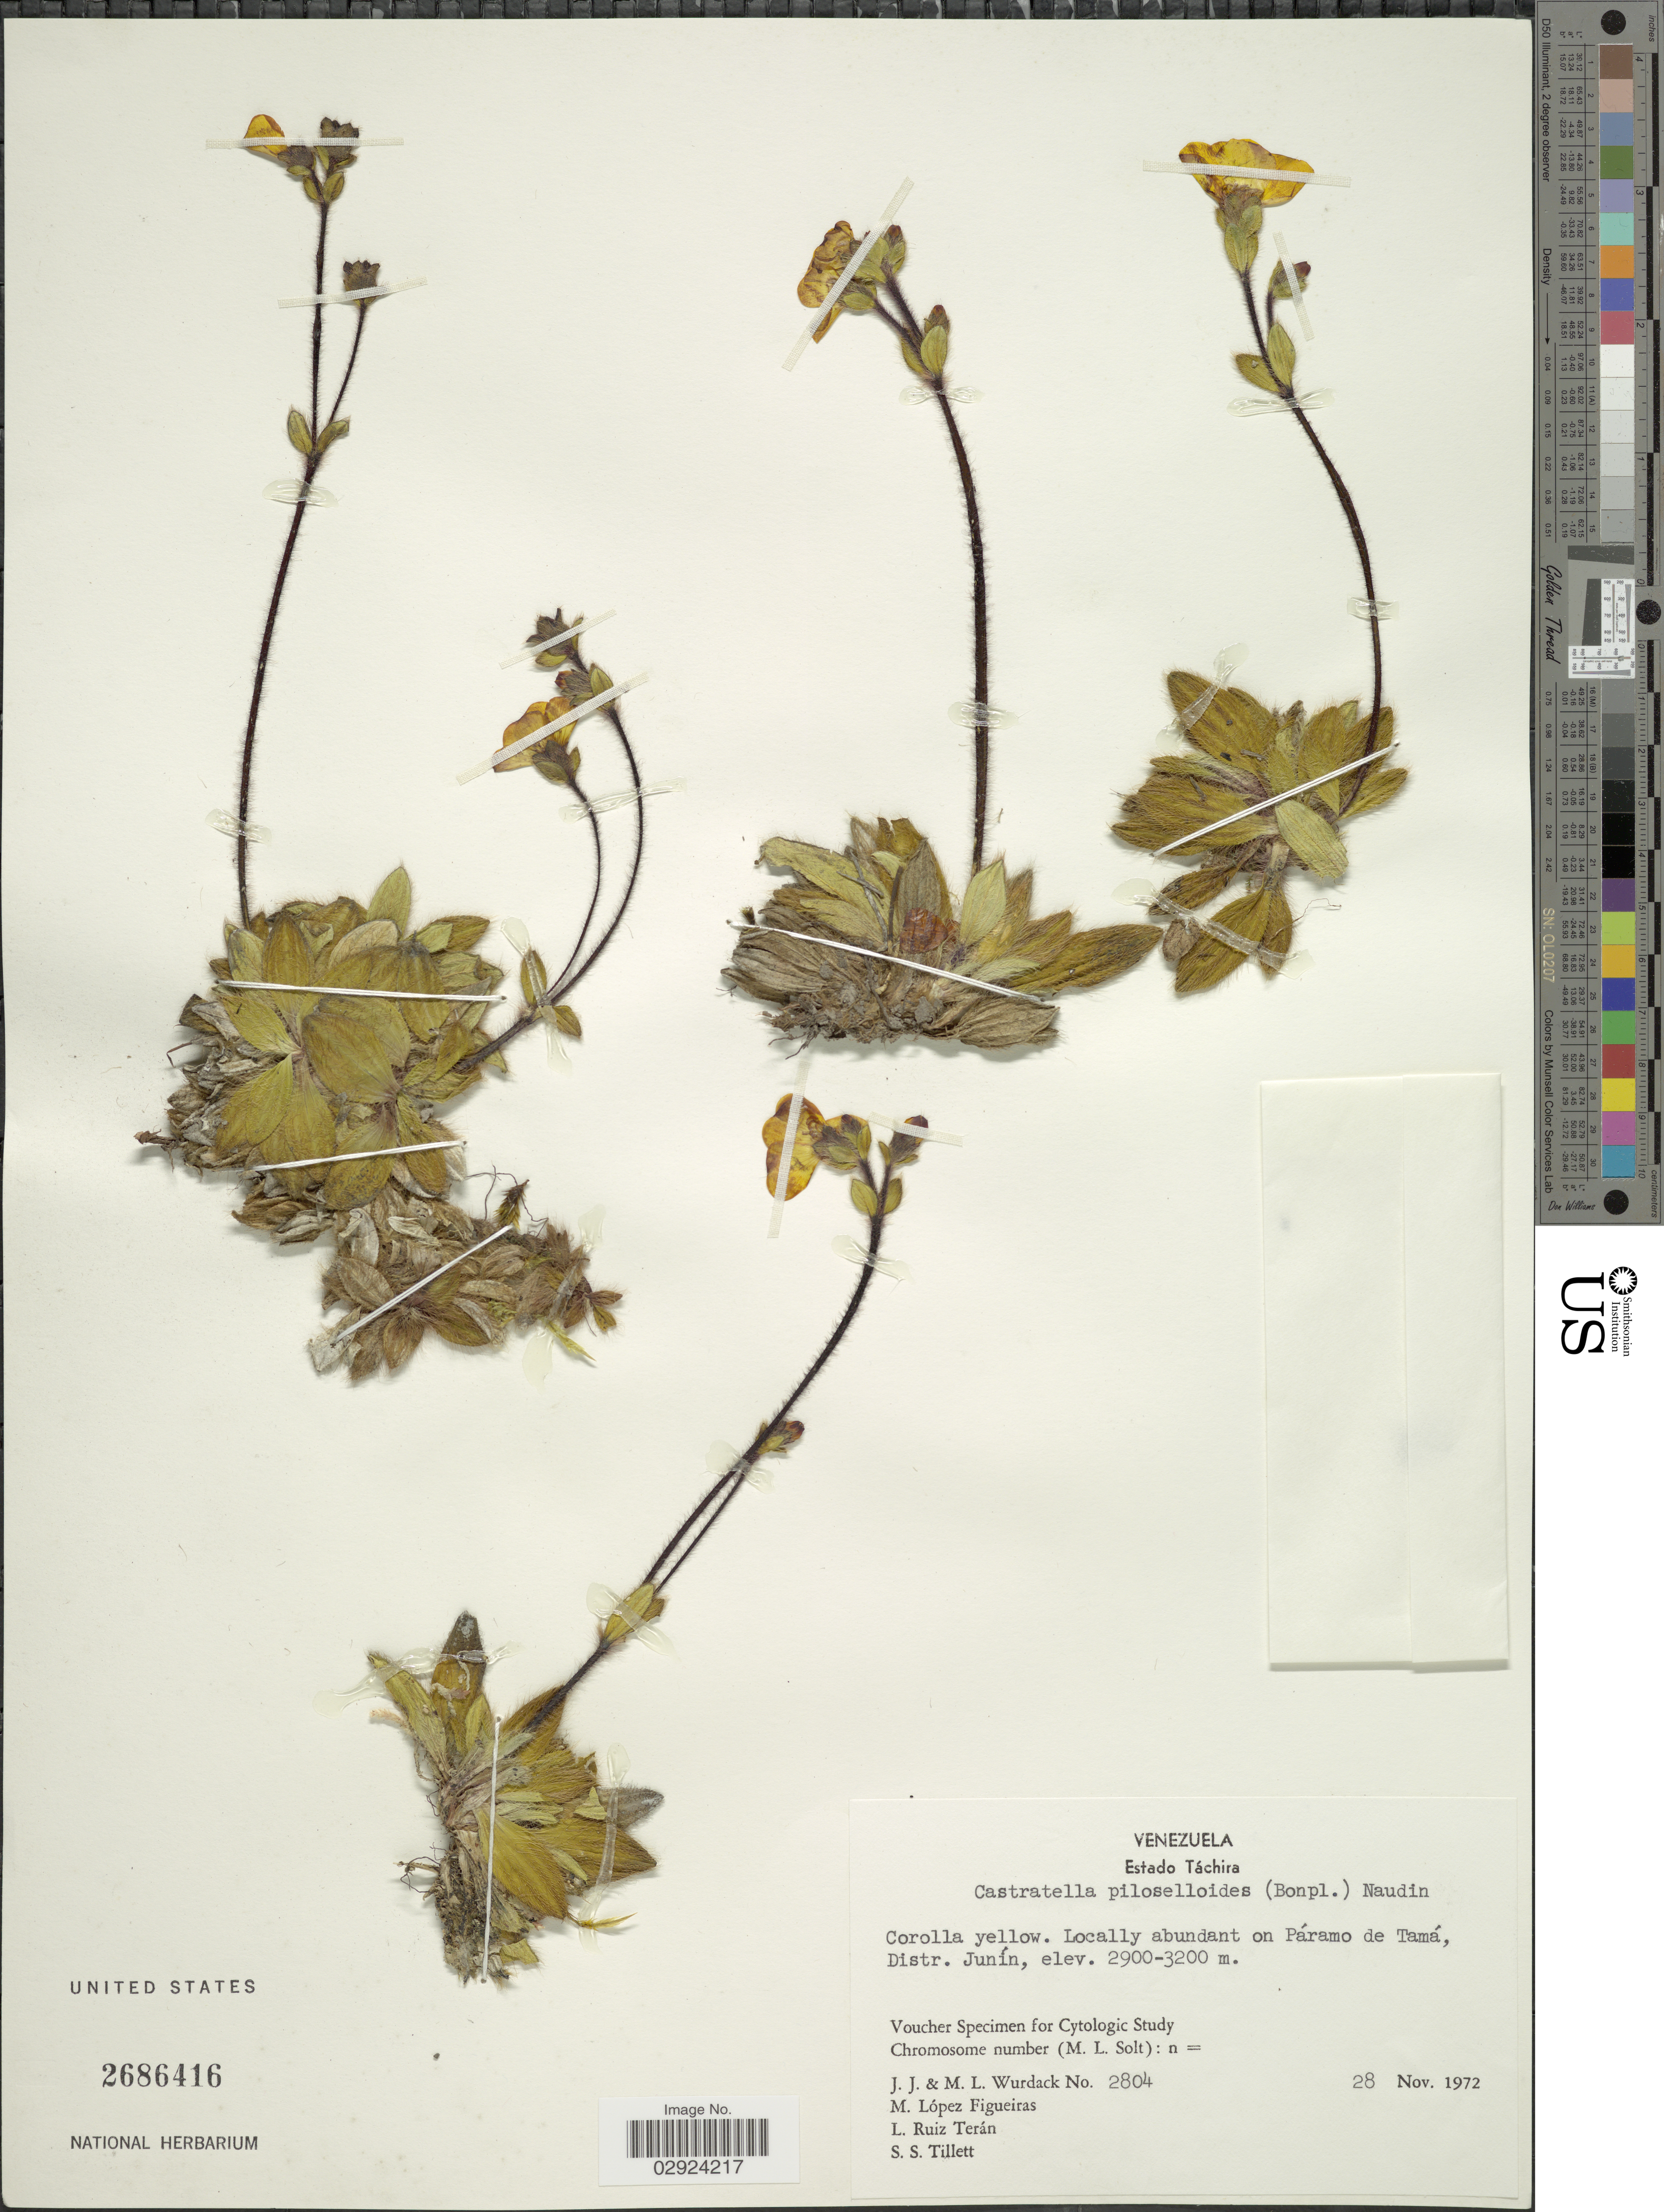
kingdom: Plantae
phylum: Tracheophyta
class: Magnoliopsida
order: Myrtales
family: Melastomataceae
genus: Castratella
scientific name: Castratella piloselloides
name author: (Bonpl.) Naudin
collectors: J. J. Wurdack, M. L. Wurdack, M. López Figueiras & L. E. Ruíz-Terán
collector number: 2804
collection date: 1972-11-28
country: Venezuela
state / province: Tachira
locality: Estado Táchira, abundant on Páramo de Tamá, Distr. Junín.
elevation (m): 2900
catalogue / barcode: US 2686416